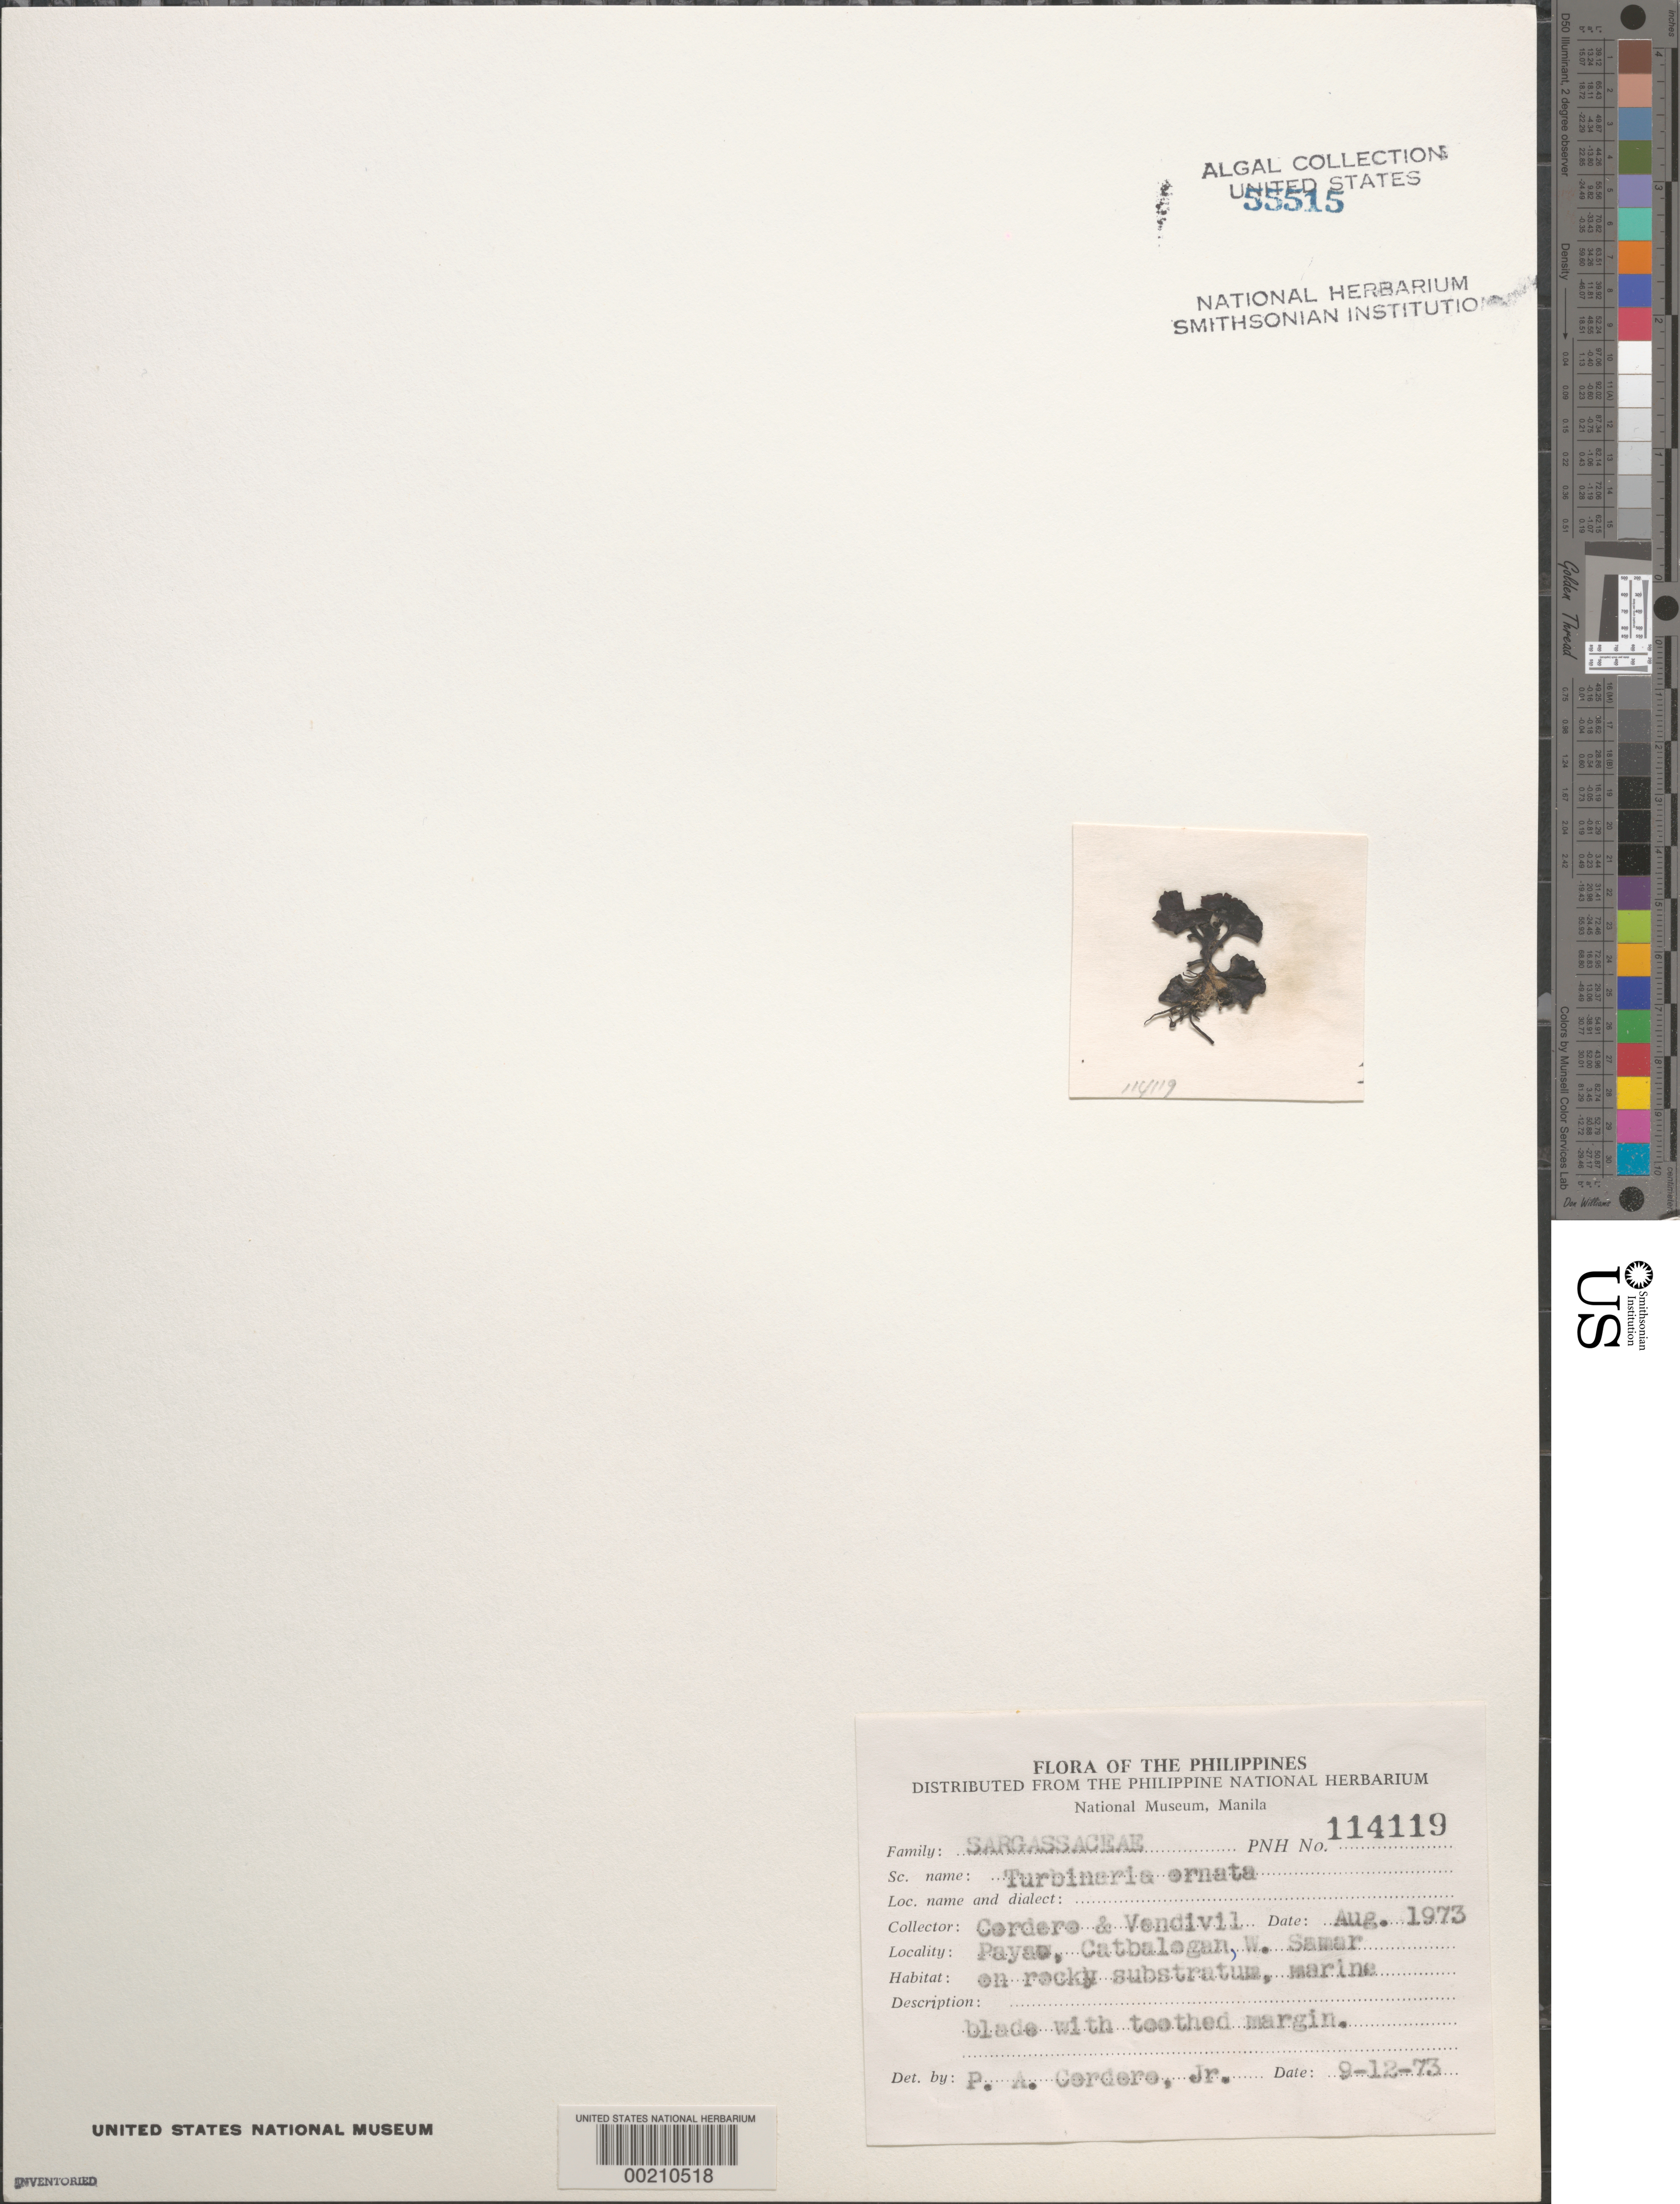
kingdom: Chromista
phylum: Ochrophyta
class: Phaeophyceae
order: Fucales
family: Sargassaceae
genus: Turbinaria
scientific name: Turbinaria ornata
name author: (Turner) J. Agardh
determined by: Cordero, P. A., Jr.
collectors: P. A. Cordero & W. Vendivil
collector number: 114119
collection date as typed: Aug 1973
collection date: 1973-08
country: Philippines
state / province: Eastern Visayas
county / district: Western Samar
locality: Payao, catbalogan, west samar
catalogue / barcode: US 55515